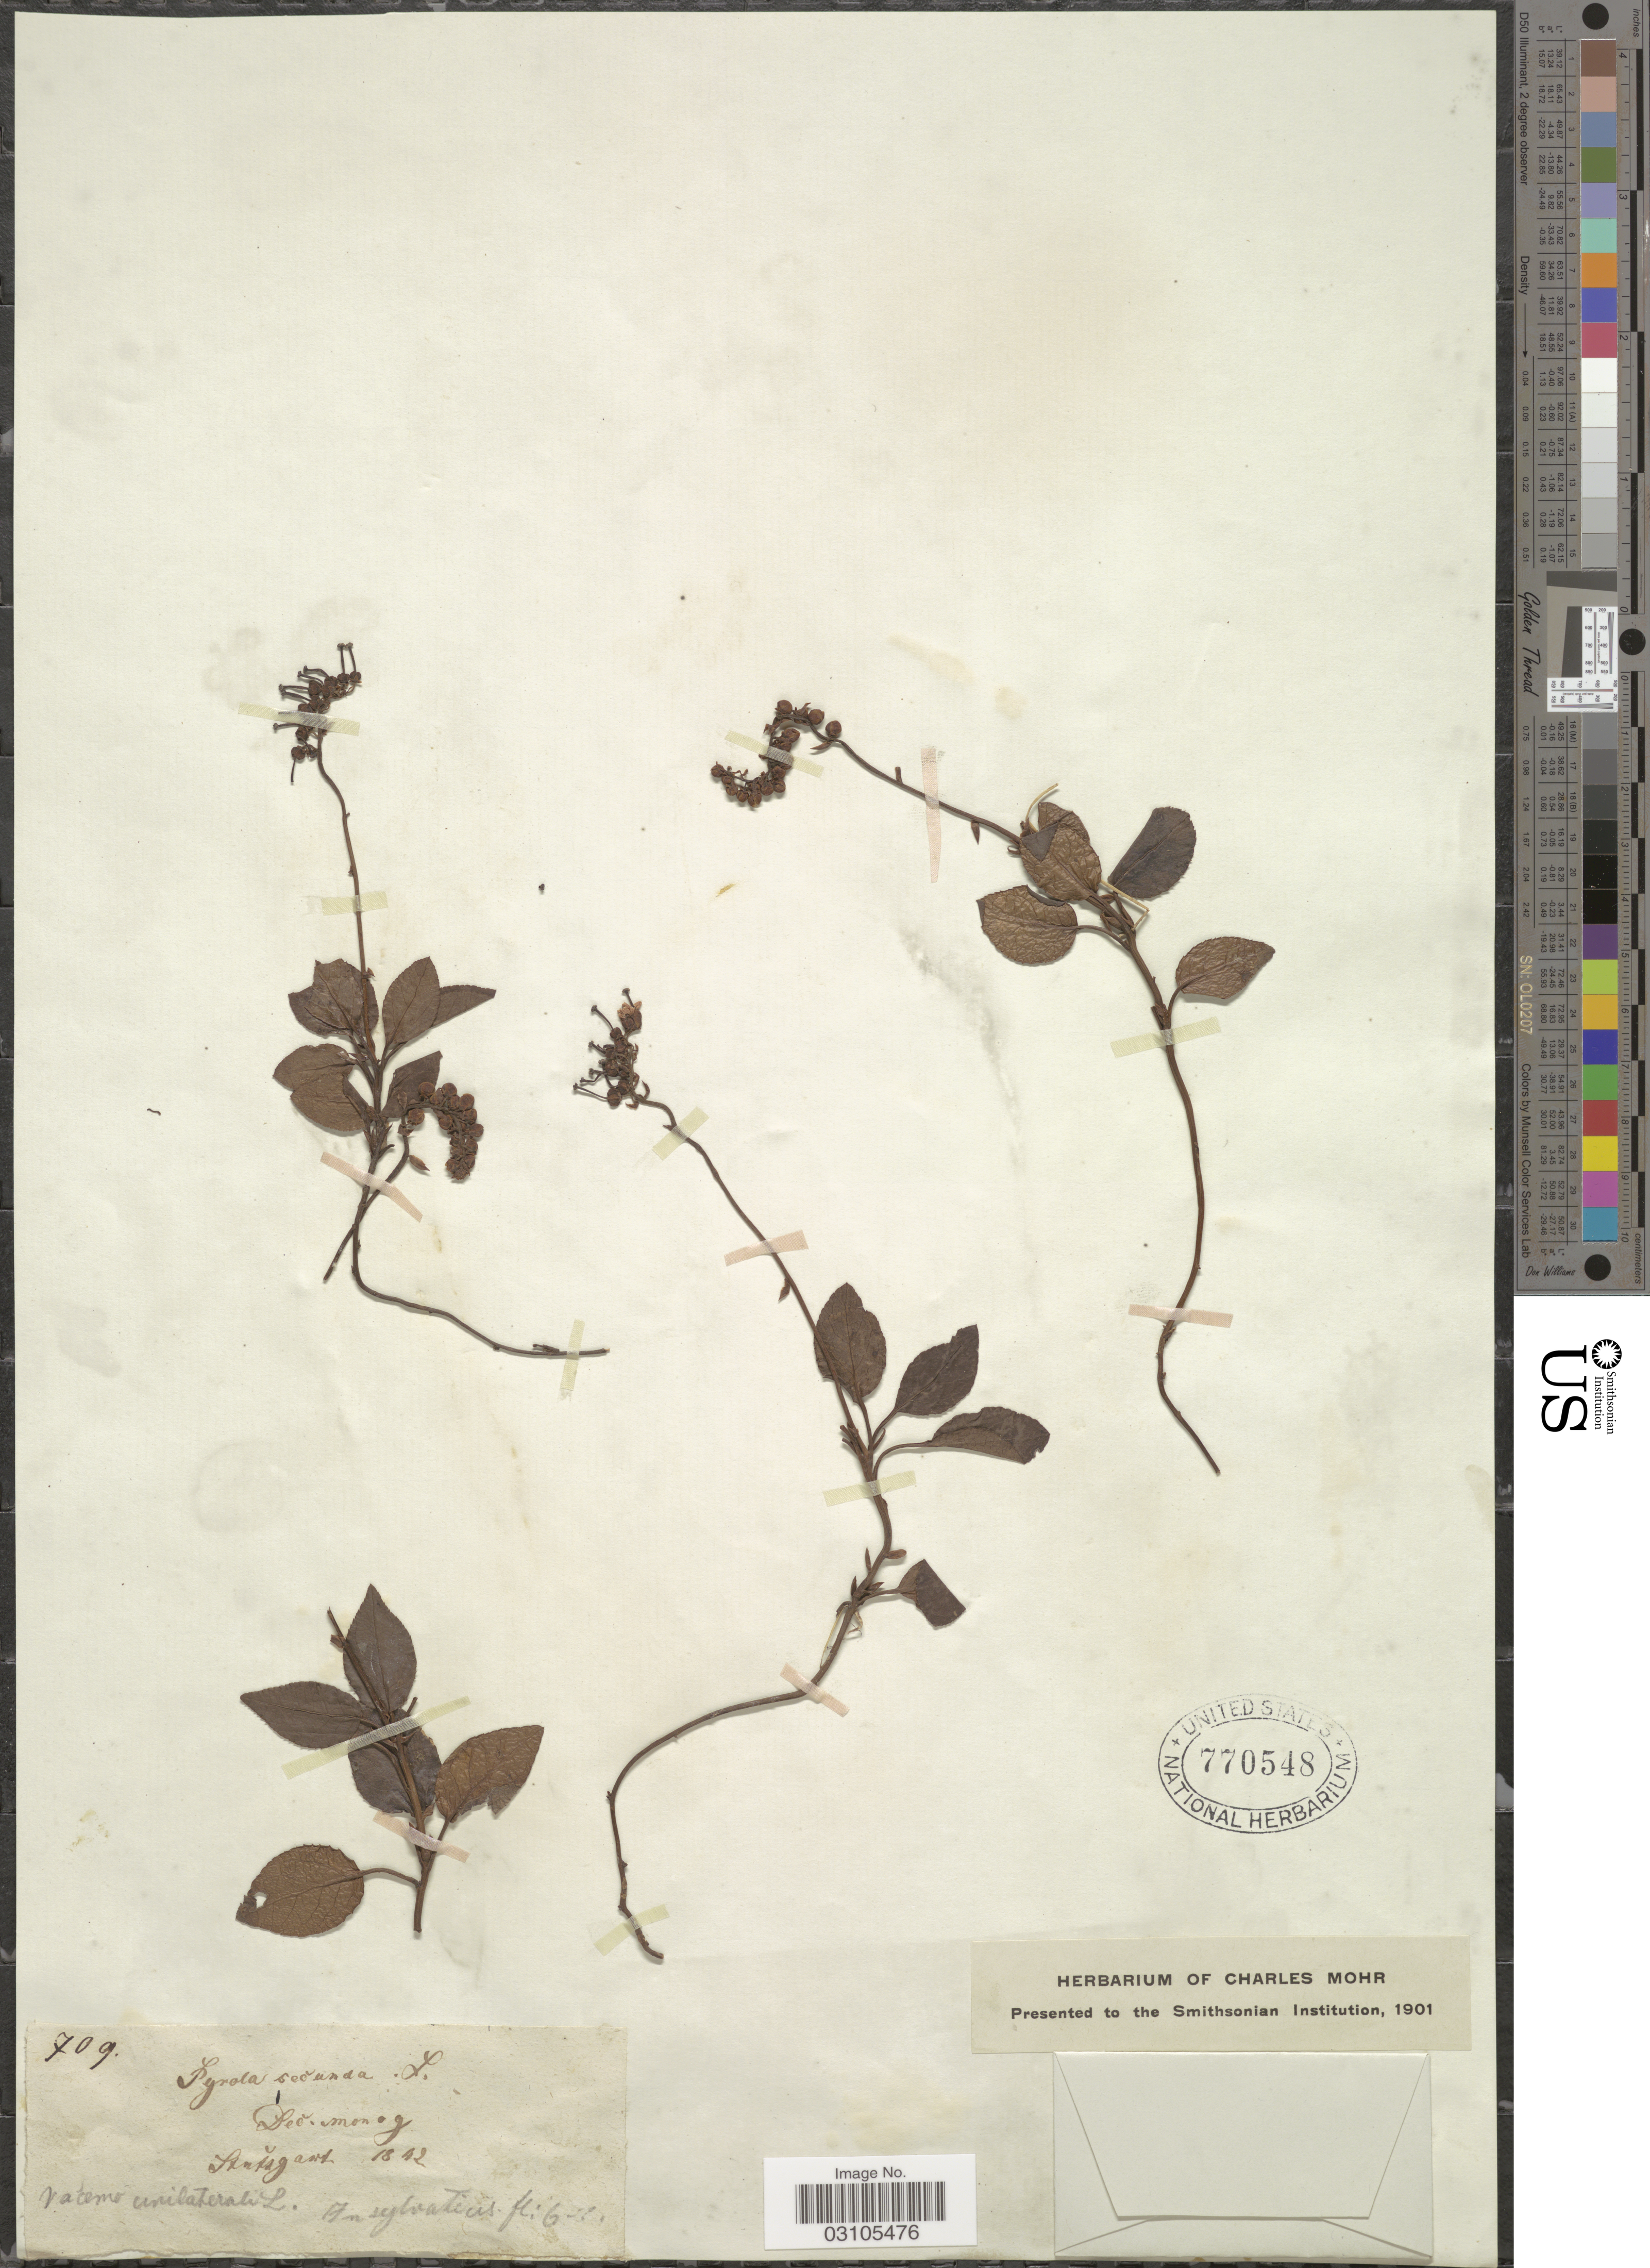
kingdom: Plantae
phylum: Tracheophyta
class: Magnoliopsida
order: Ericales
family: Ericaceae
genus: Orthilia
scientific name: Orthilia secunda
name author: (L.) House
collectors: ex herb. Charles Mohr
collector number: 709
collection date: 1842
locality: In sylvaticus [illegible text].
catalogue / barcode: US 770548